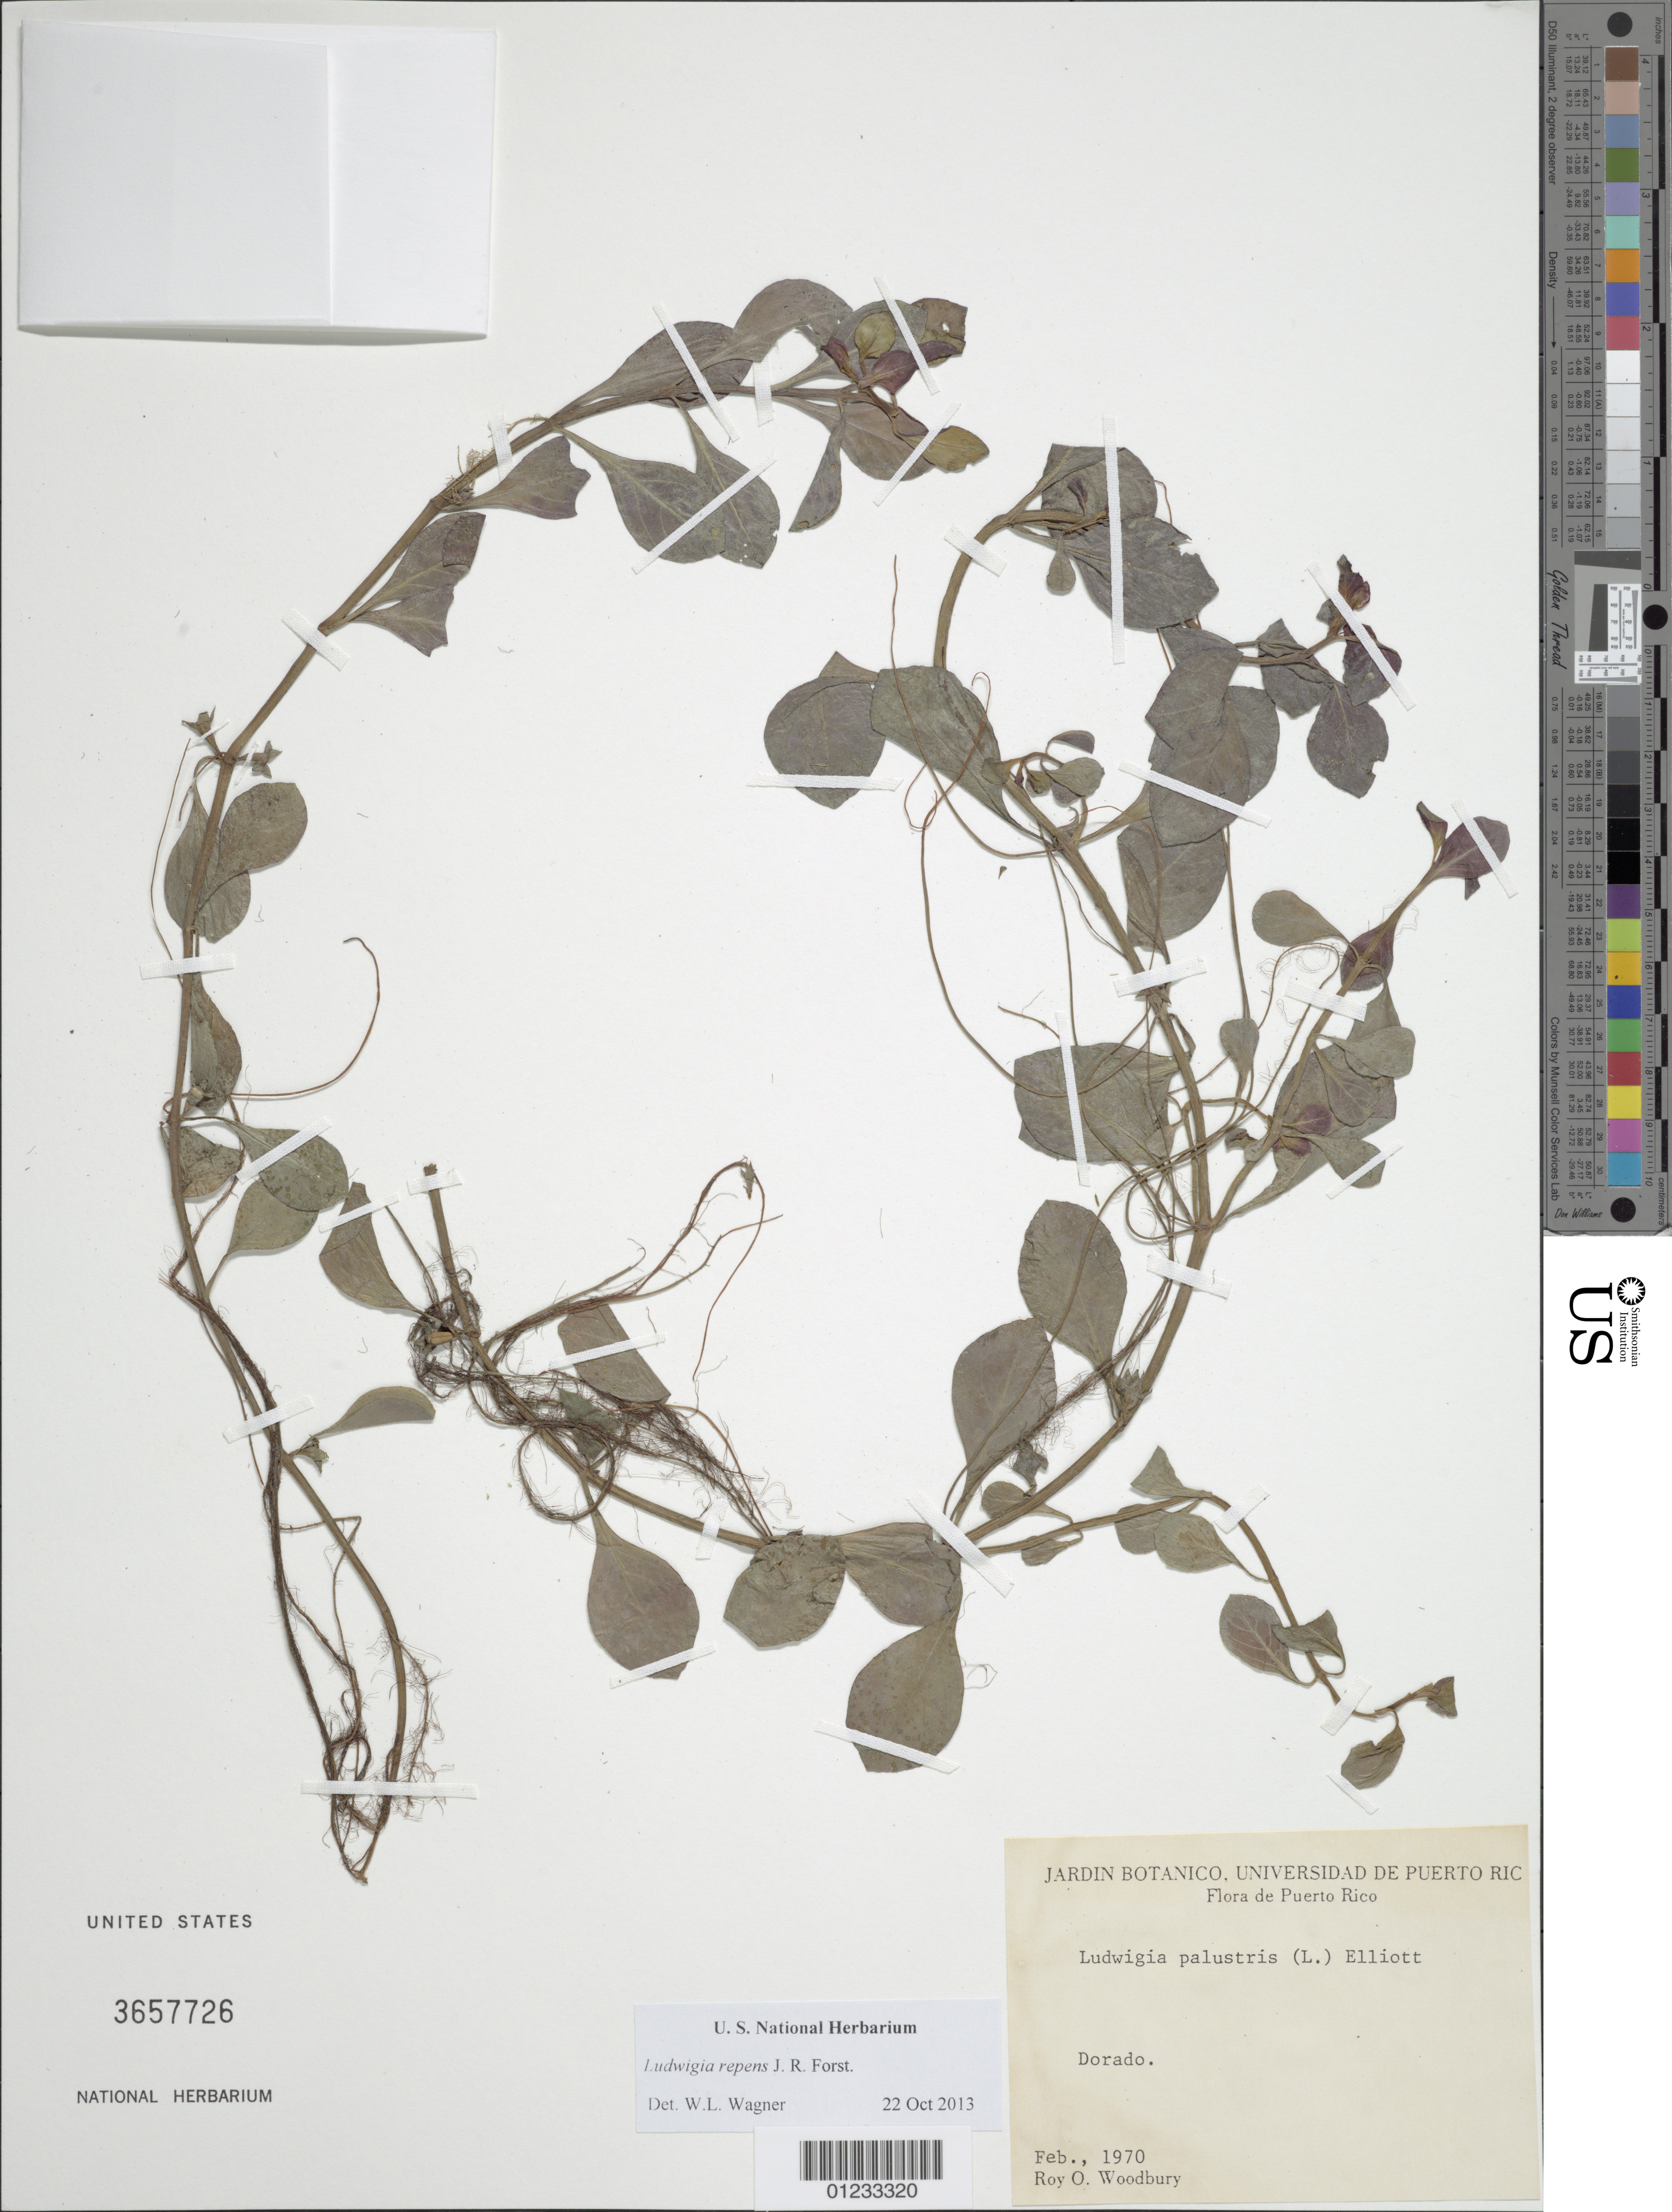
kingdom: Plantae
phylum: Tracheophyta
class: Magnoliopsida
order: Myrtales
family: Onagraceae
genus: Ludwigia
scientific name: Ludwigia repens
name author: J.R. Forst.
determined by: Wagner, W. L., (BOT), Smithsonian Institution - National Museum of Natural History (UNITED STATES)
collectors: R. O. Woodbury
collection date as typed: Feb 1970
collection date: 1970-02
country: Puerto Rico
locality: Dorado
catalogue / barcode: US 3657726